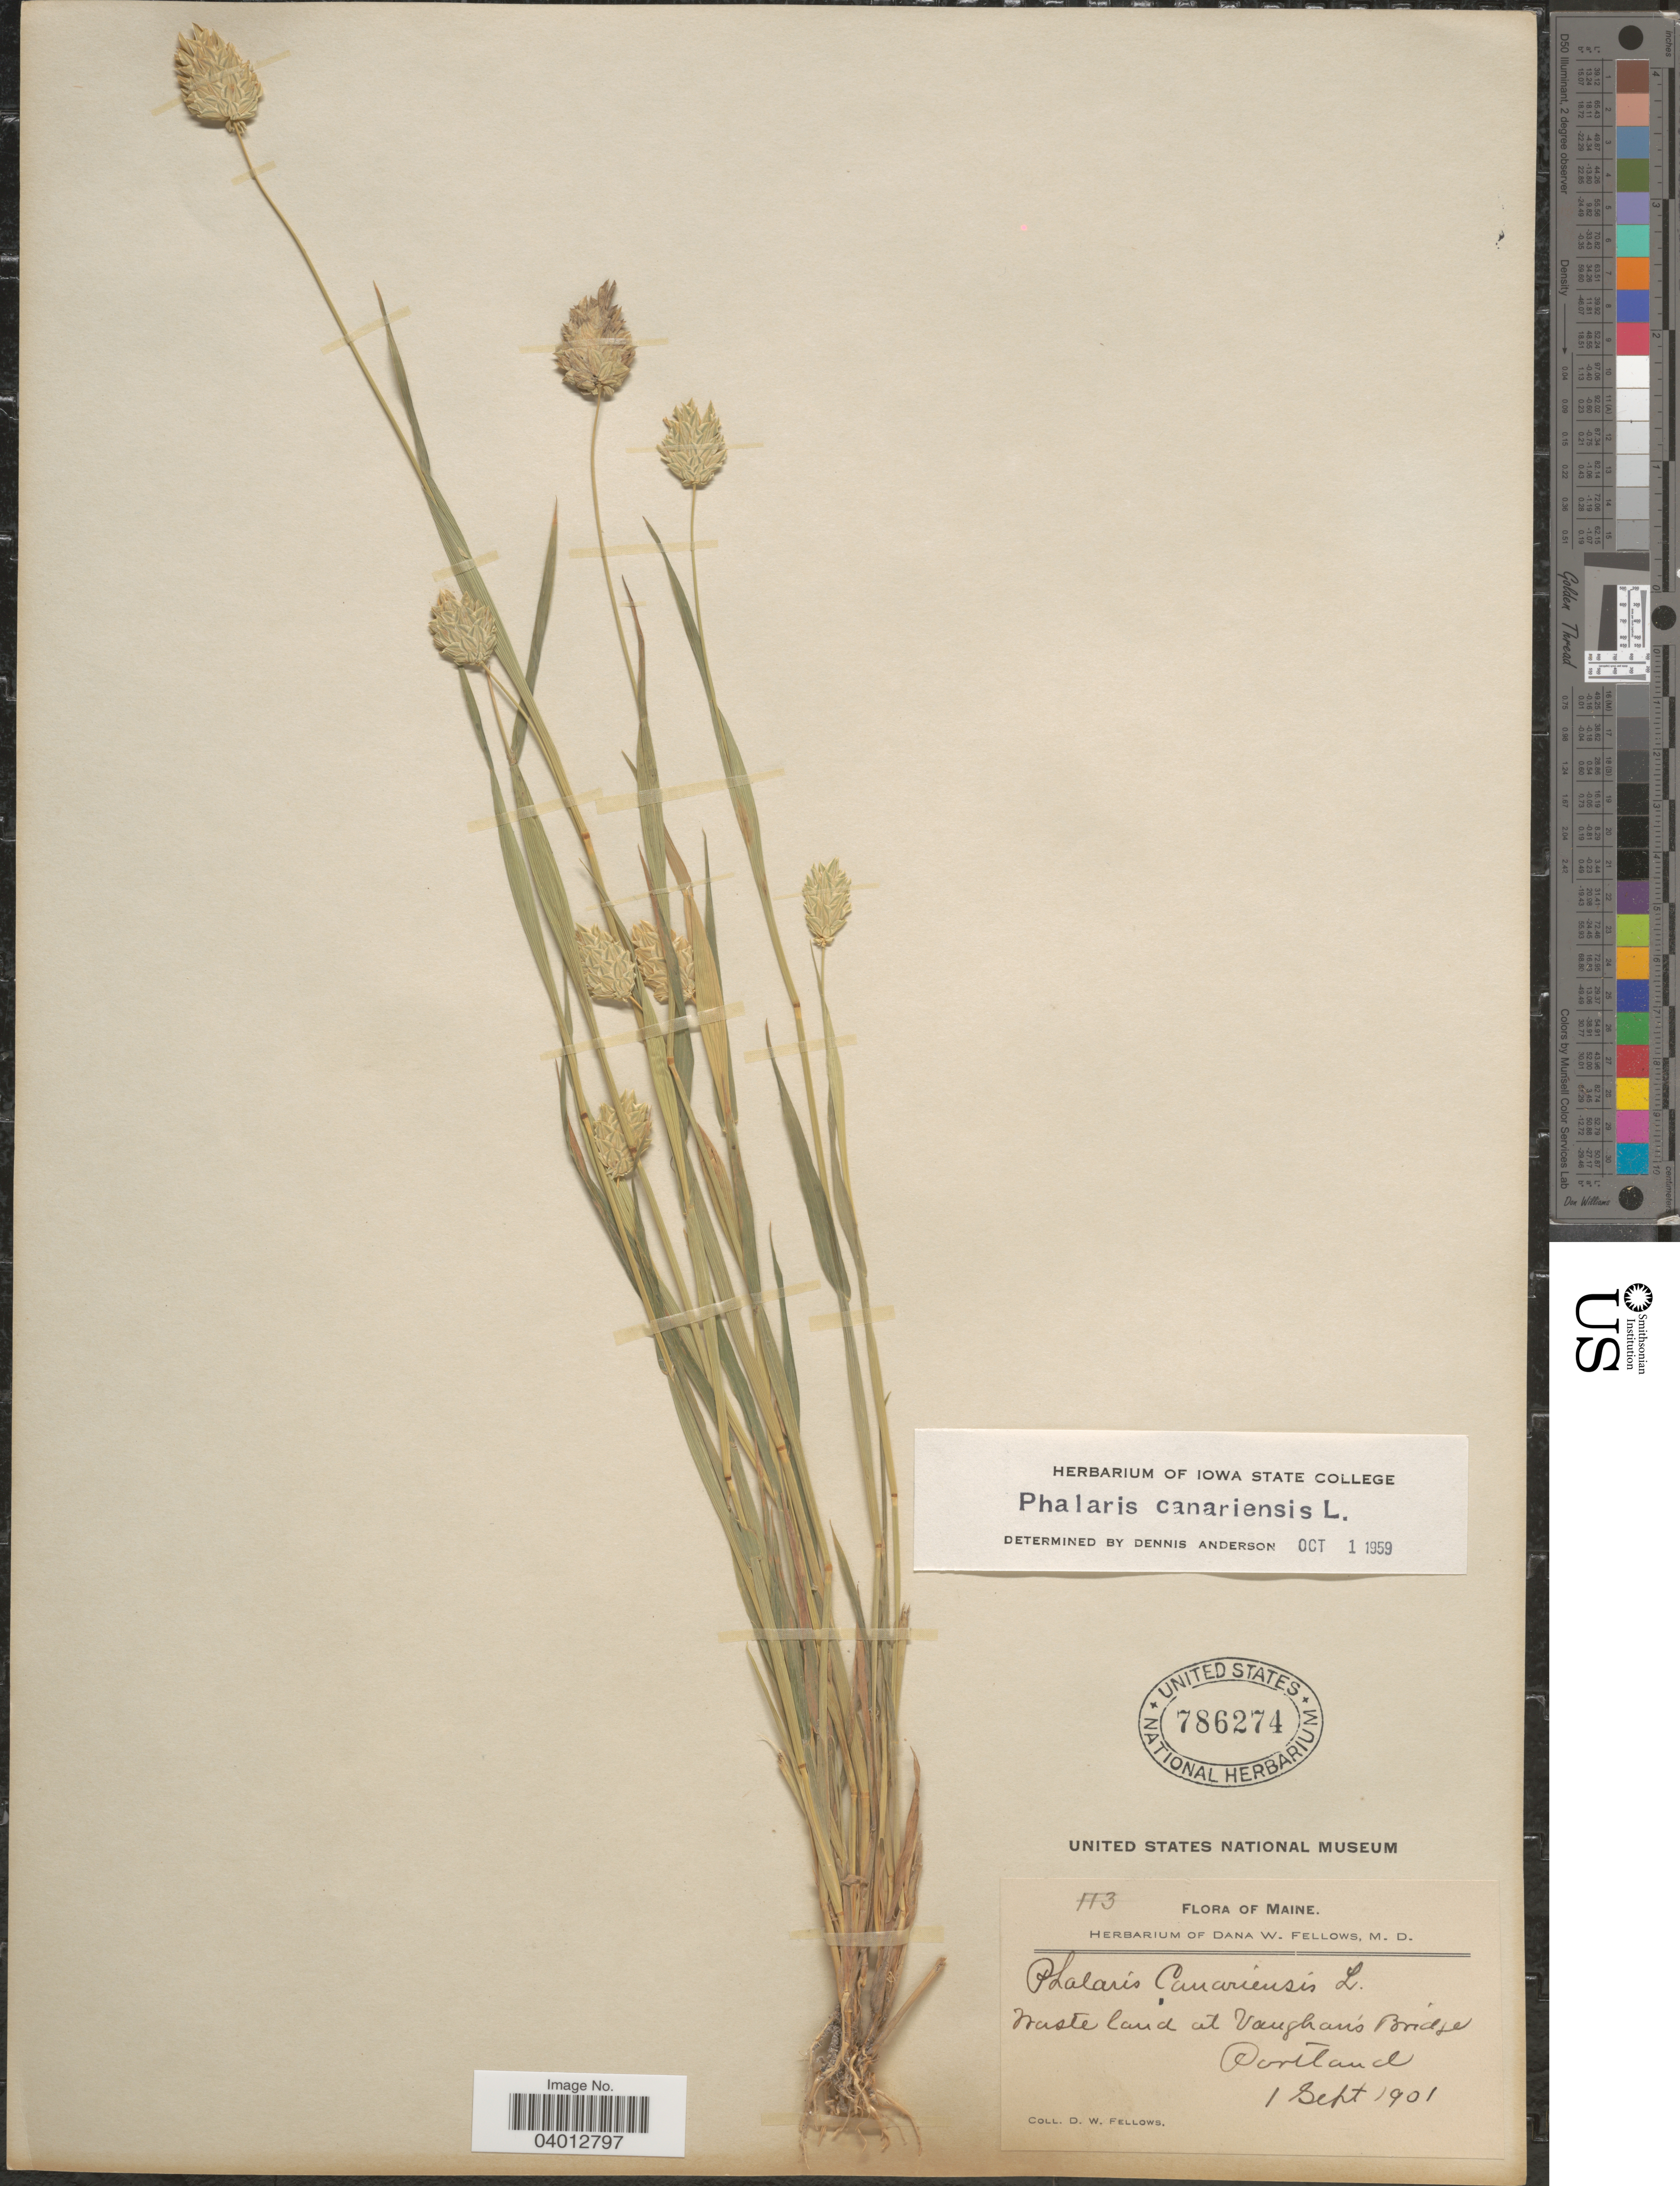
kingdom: Plantae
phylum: Tracheophyta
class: Liliopsida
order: Poales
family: Poaceae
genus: Phalaris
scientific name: Phalaris canariensis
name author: L.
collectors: D. W. Fellows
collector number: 113?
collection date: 1901-09-01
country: United States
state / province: Maine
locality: Waste land at Vaughan's Bridge, Portland.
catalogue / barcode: US 786274